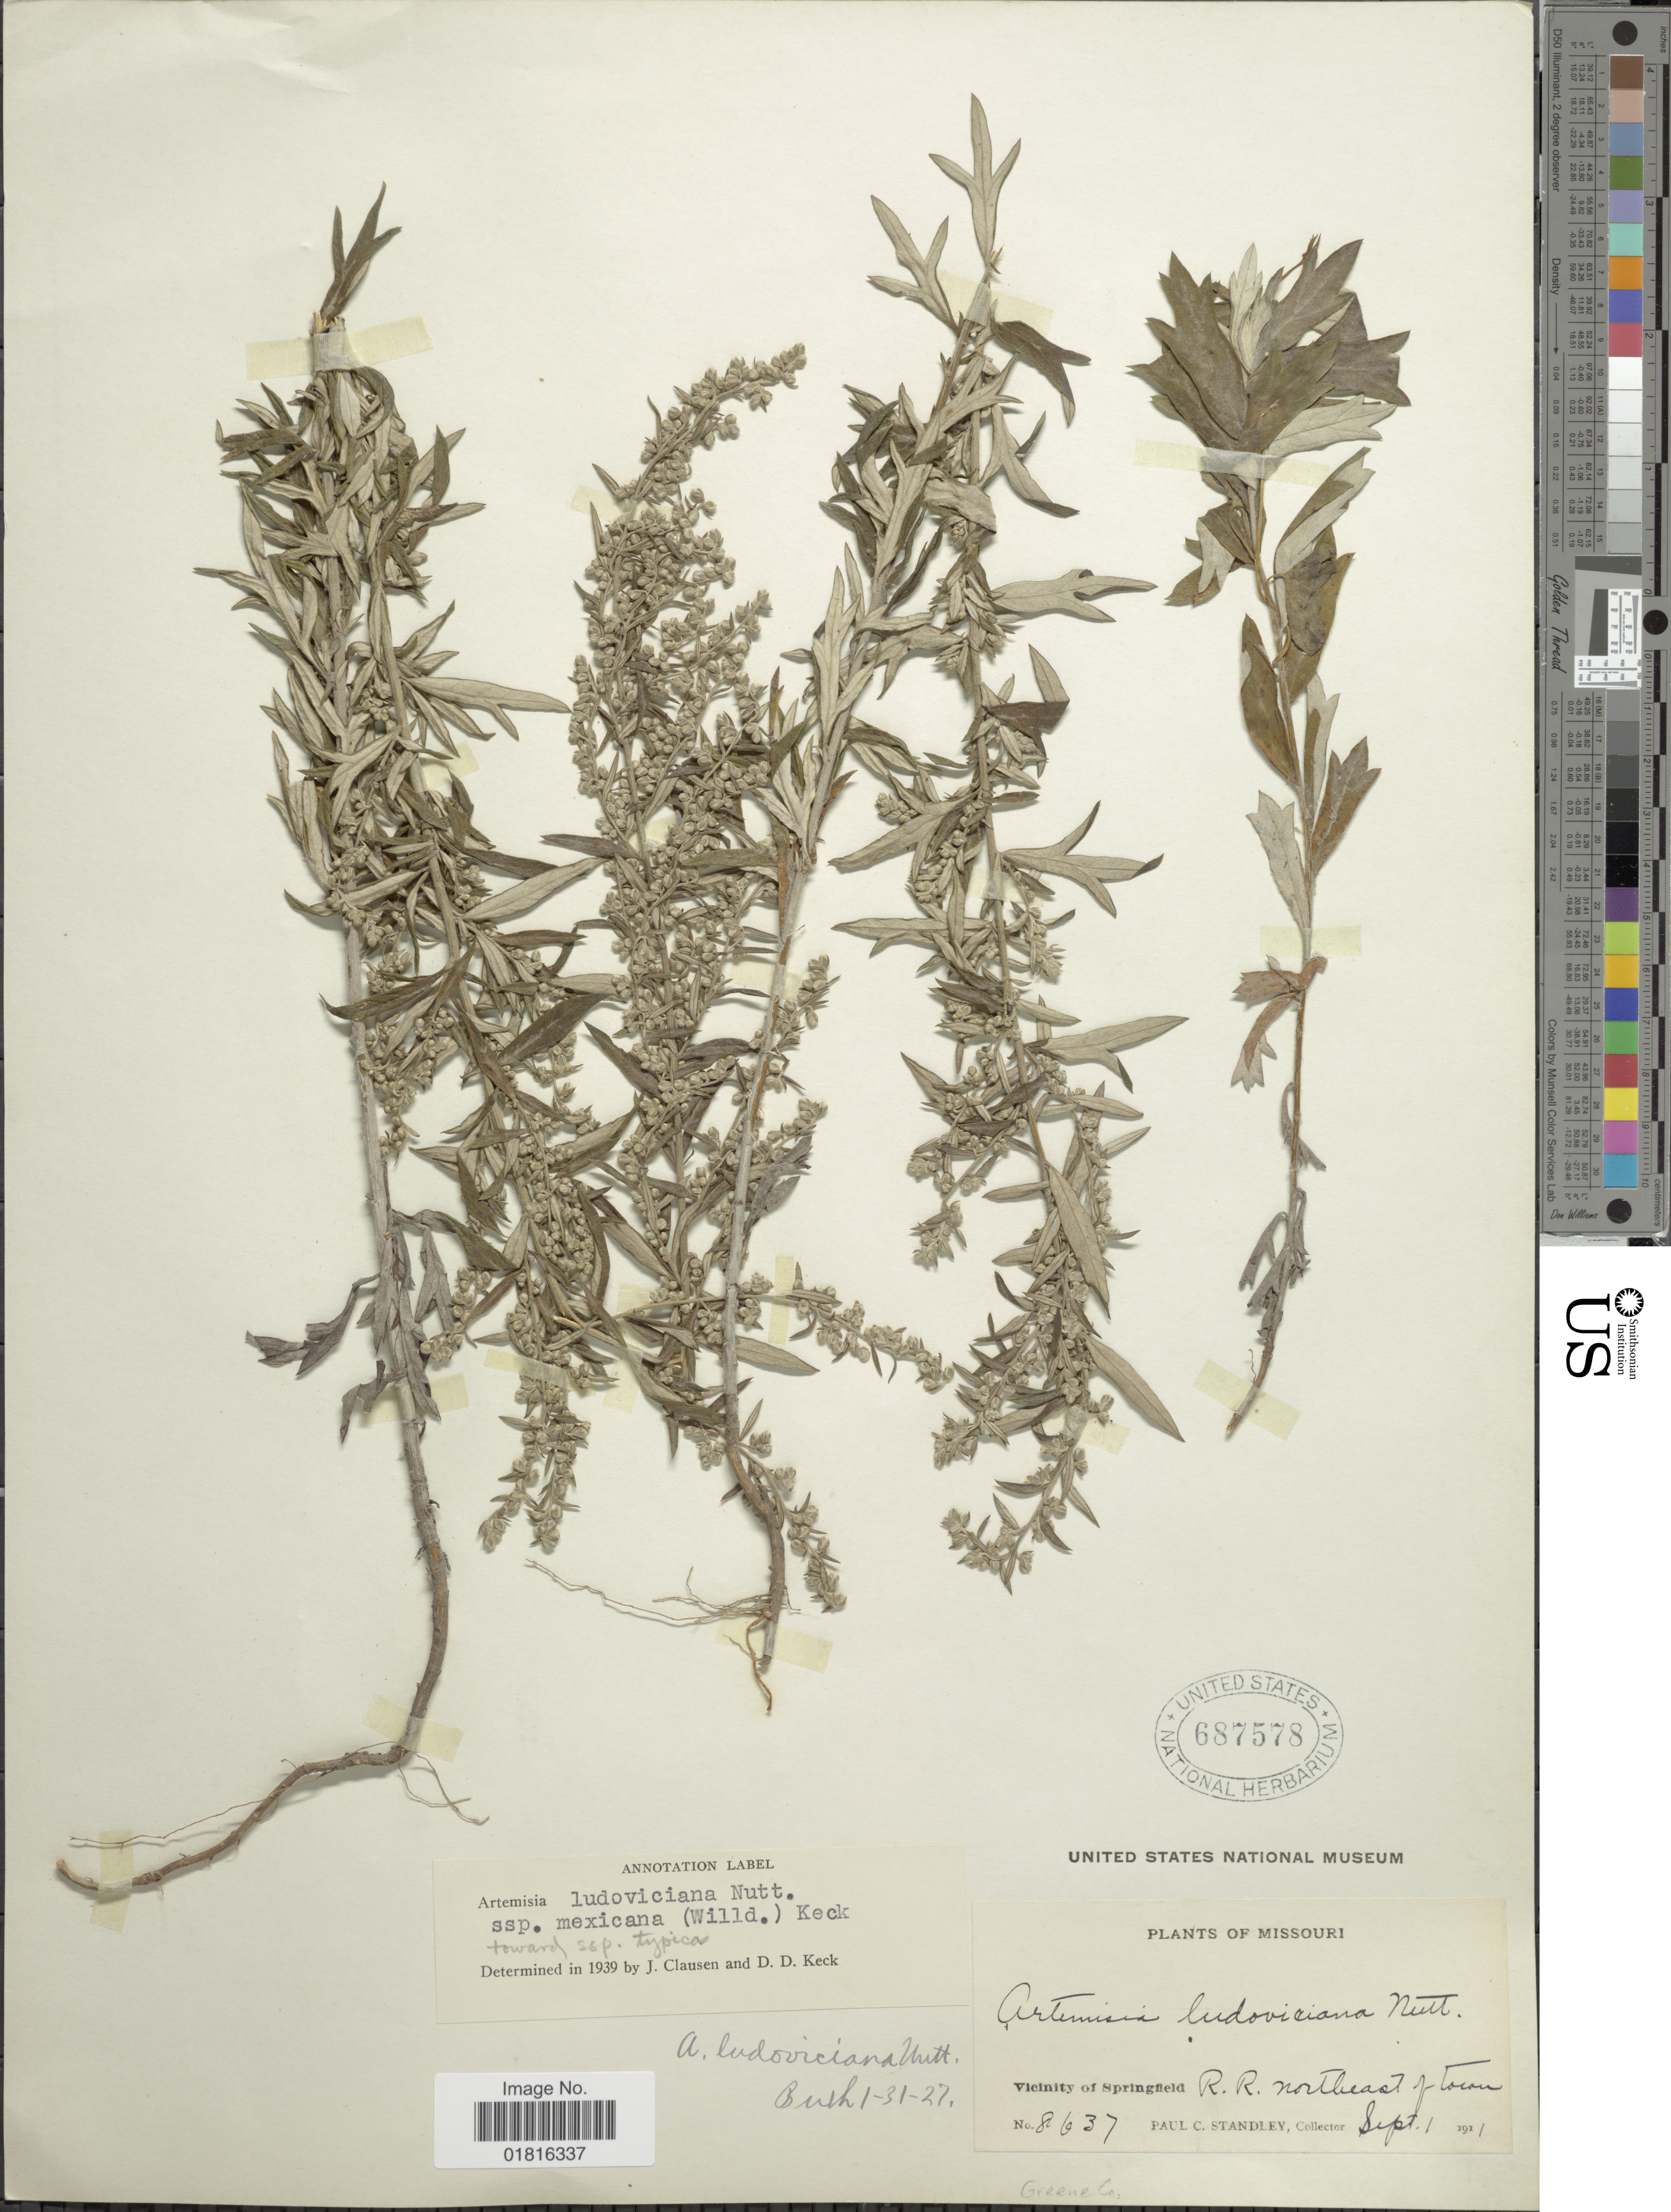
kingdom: Plantae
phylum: Tracheophyta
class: Magnoliopsida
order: Asterales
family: Asteraceae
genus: Artemisia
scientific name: Artemisia ludoviciana subsp. mexicana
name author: (Willd. ex Spreng.) D.D. Keck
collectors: P. C. Standley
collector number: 8637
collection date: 1911-09-01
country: United States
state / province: Missouri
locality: Vicinity of Springfield R.R. northeast of town, Greene Co.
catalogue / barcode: US 687578